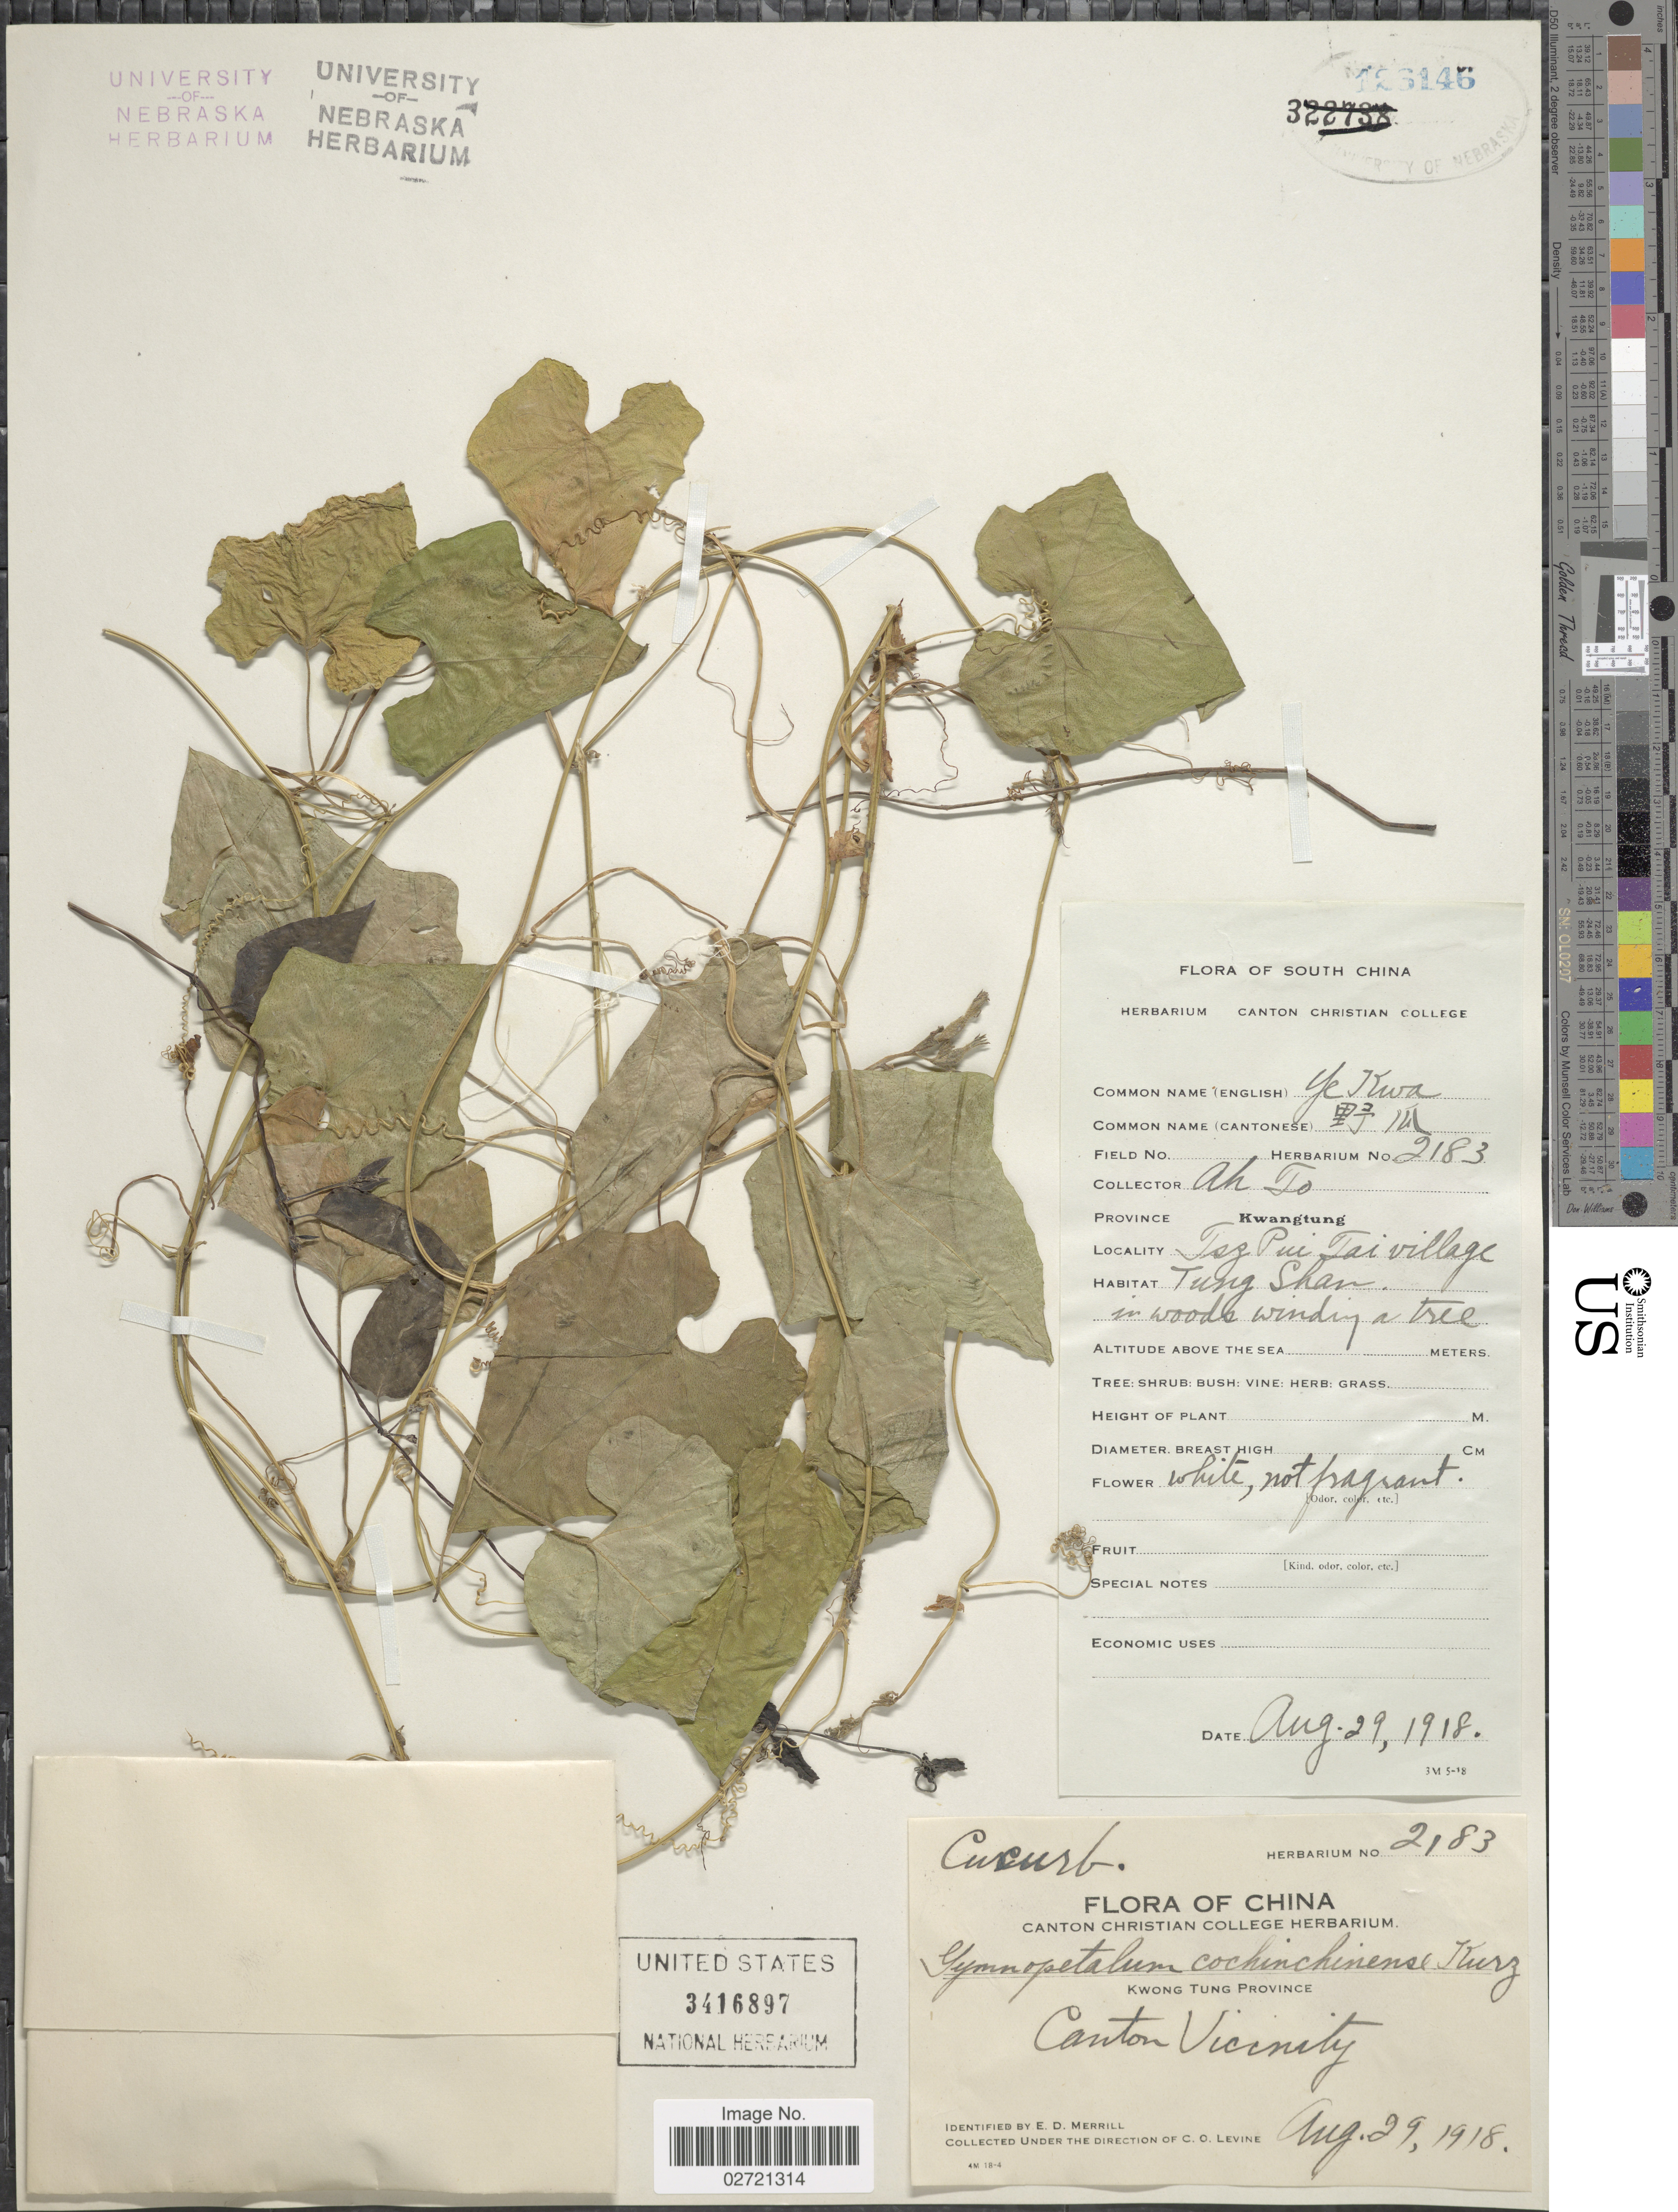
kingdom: Plantae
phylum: Tracheophyta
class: Magnoliopsida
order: Cucurbitales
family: Cucurbitaceae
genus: Trichosanthes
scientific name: Trichosanthes costata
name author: Blume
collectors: C. O. Levine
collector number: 2183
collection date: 1918-08-29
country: China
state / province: Guangdong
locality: Kwong Tung Province, Tsz Pui Tai village,, Tung Shan, Canton Vicinity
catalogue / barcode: US 3416897